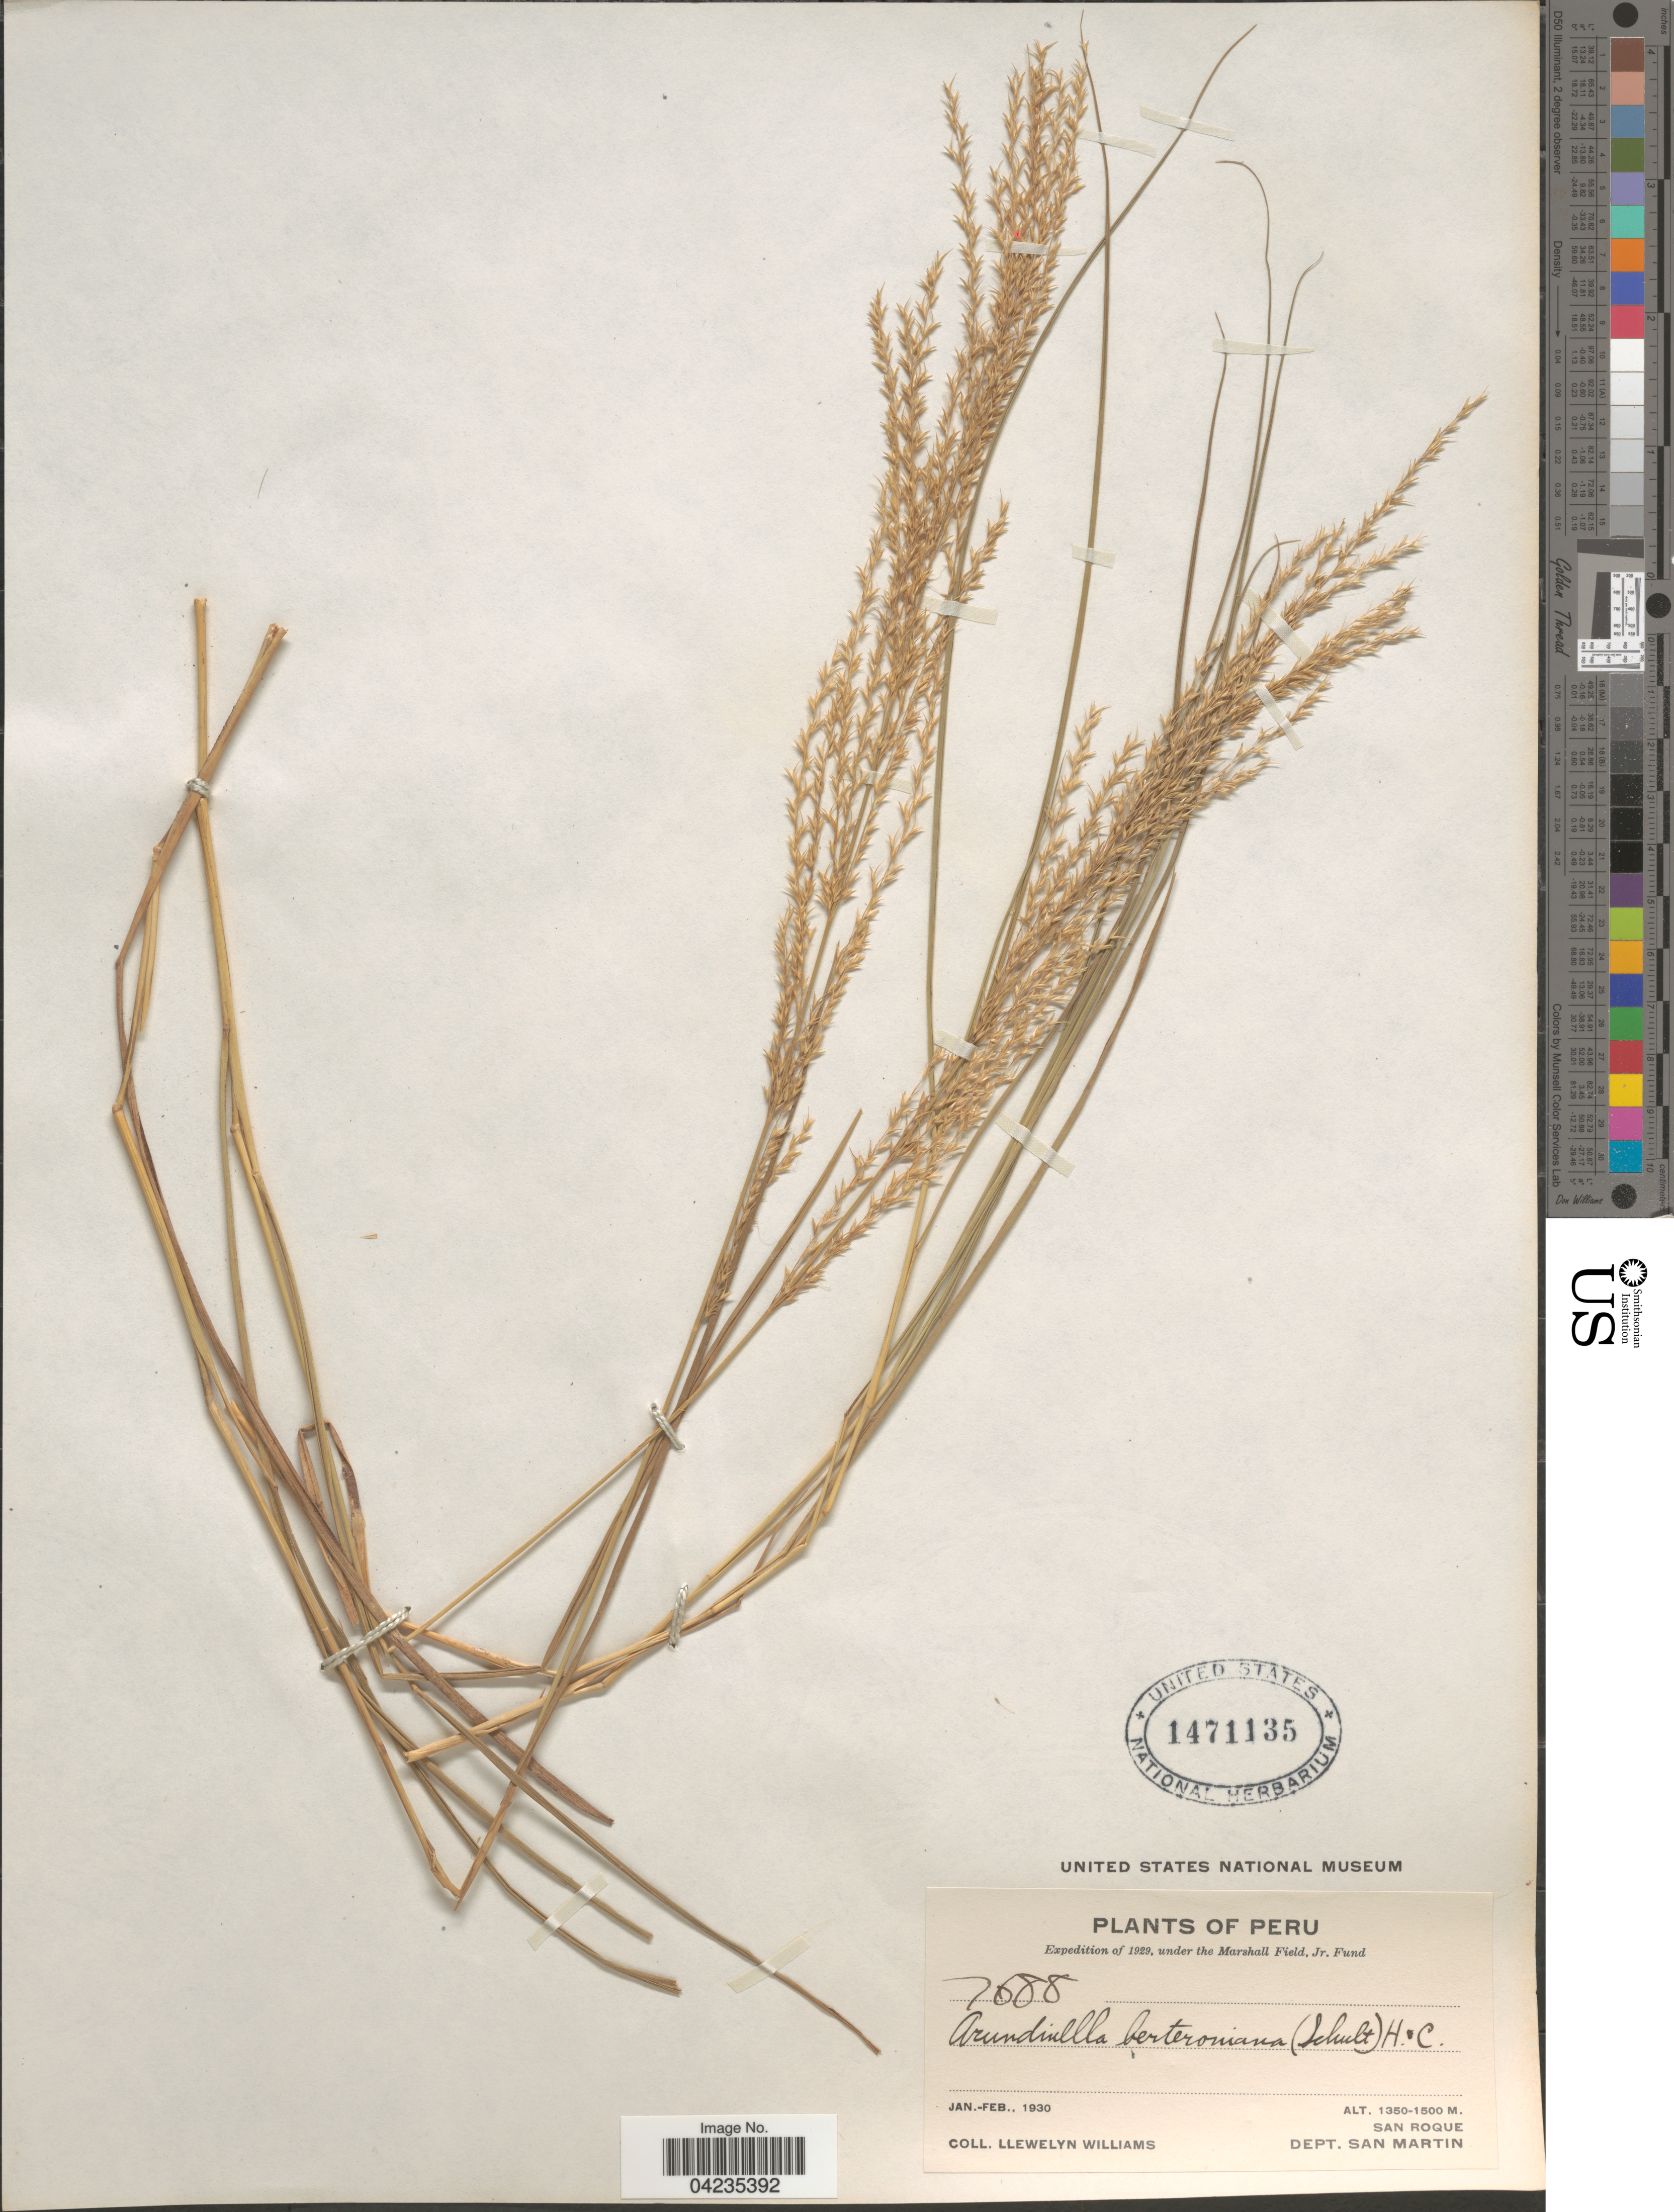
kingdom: Plantae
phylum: Tracheophyta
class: Liliopsida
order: Poales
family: Poaceae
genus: Arundinella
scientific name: Arundinella berteroniana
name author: (Schult.) Hitchc. & Chase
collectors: Ll. Williams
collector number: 7688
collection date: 1930-01/1930-02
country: Peru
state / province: San Martín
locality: Expedition of 1929. San Roque. Dept. San Martin.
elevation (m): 1350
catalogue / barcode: US 1471135